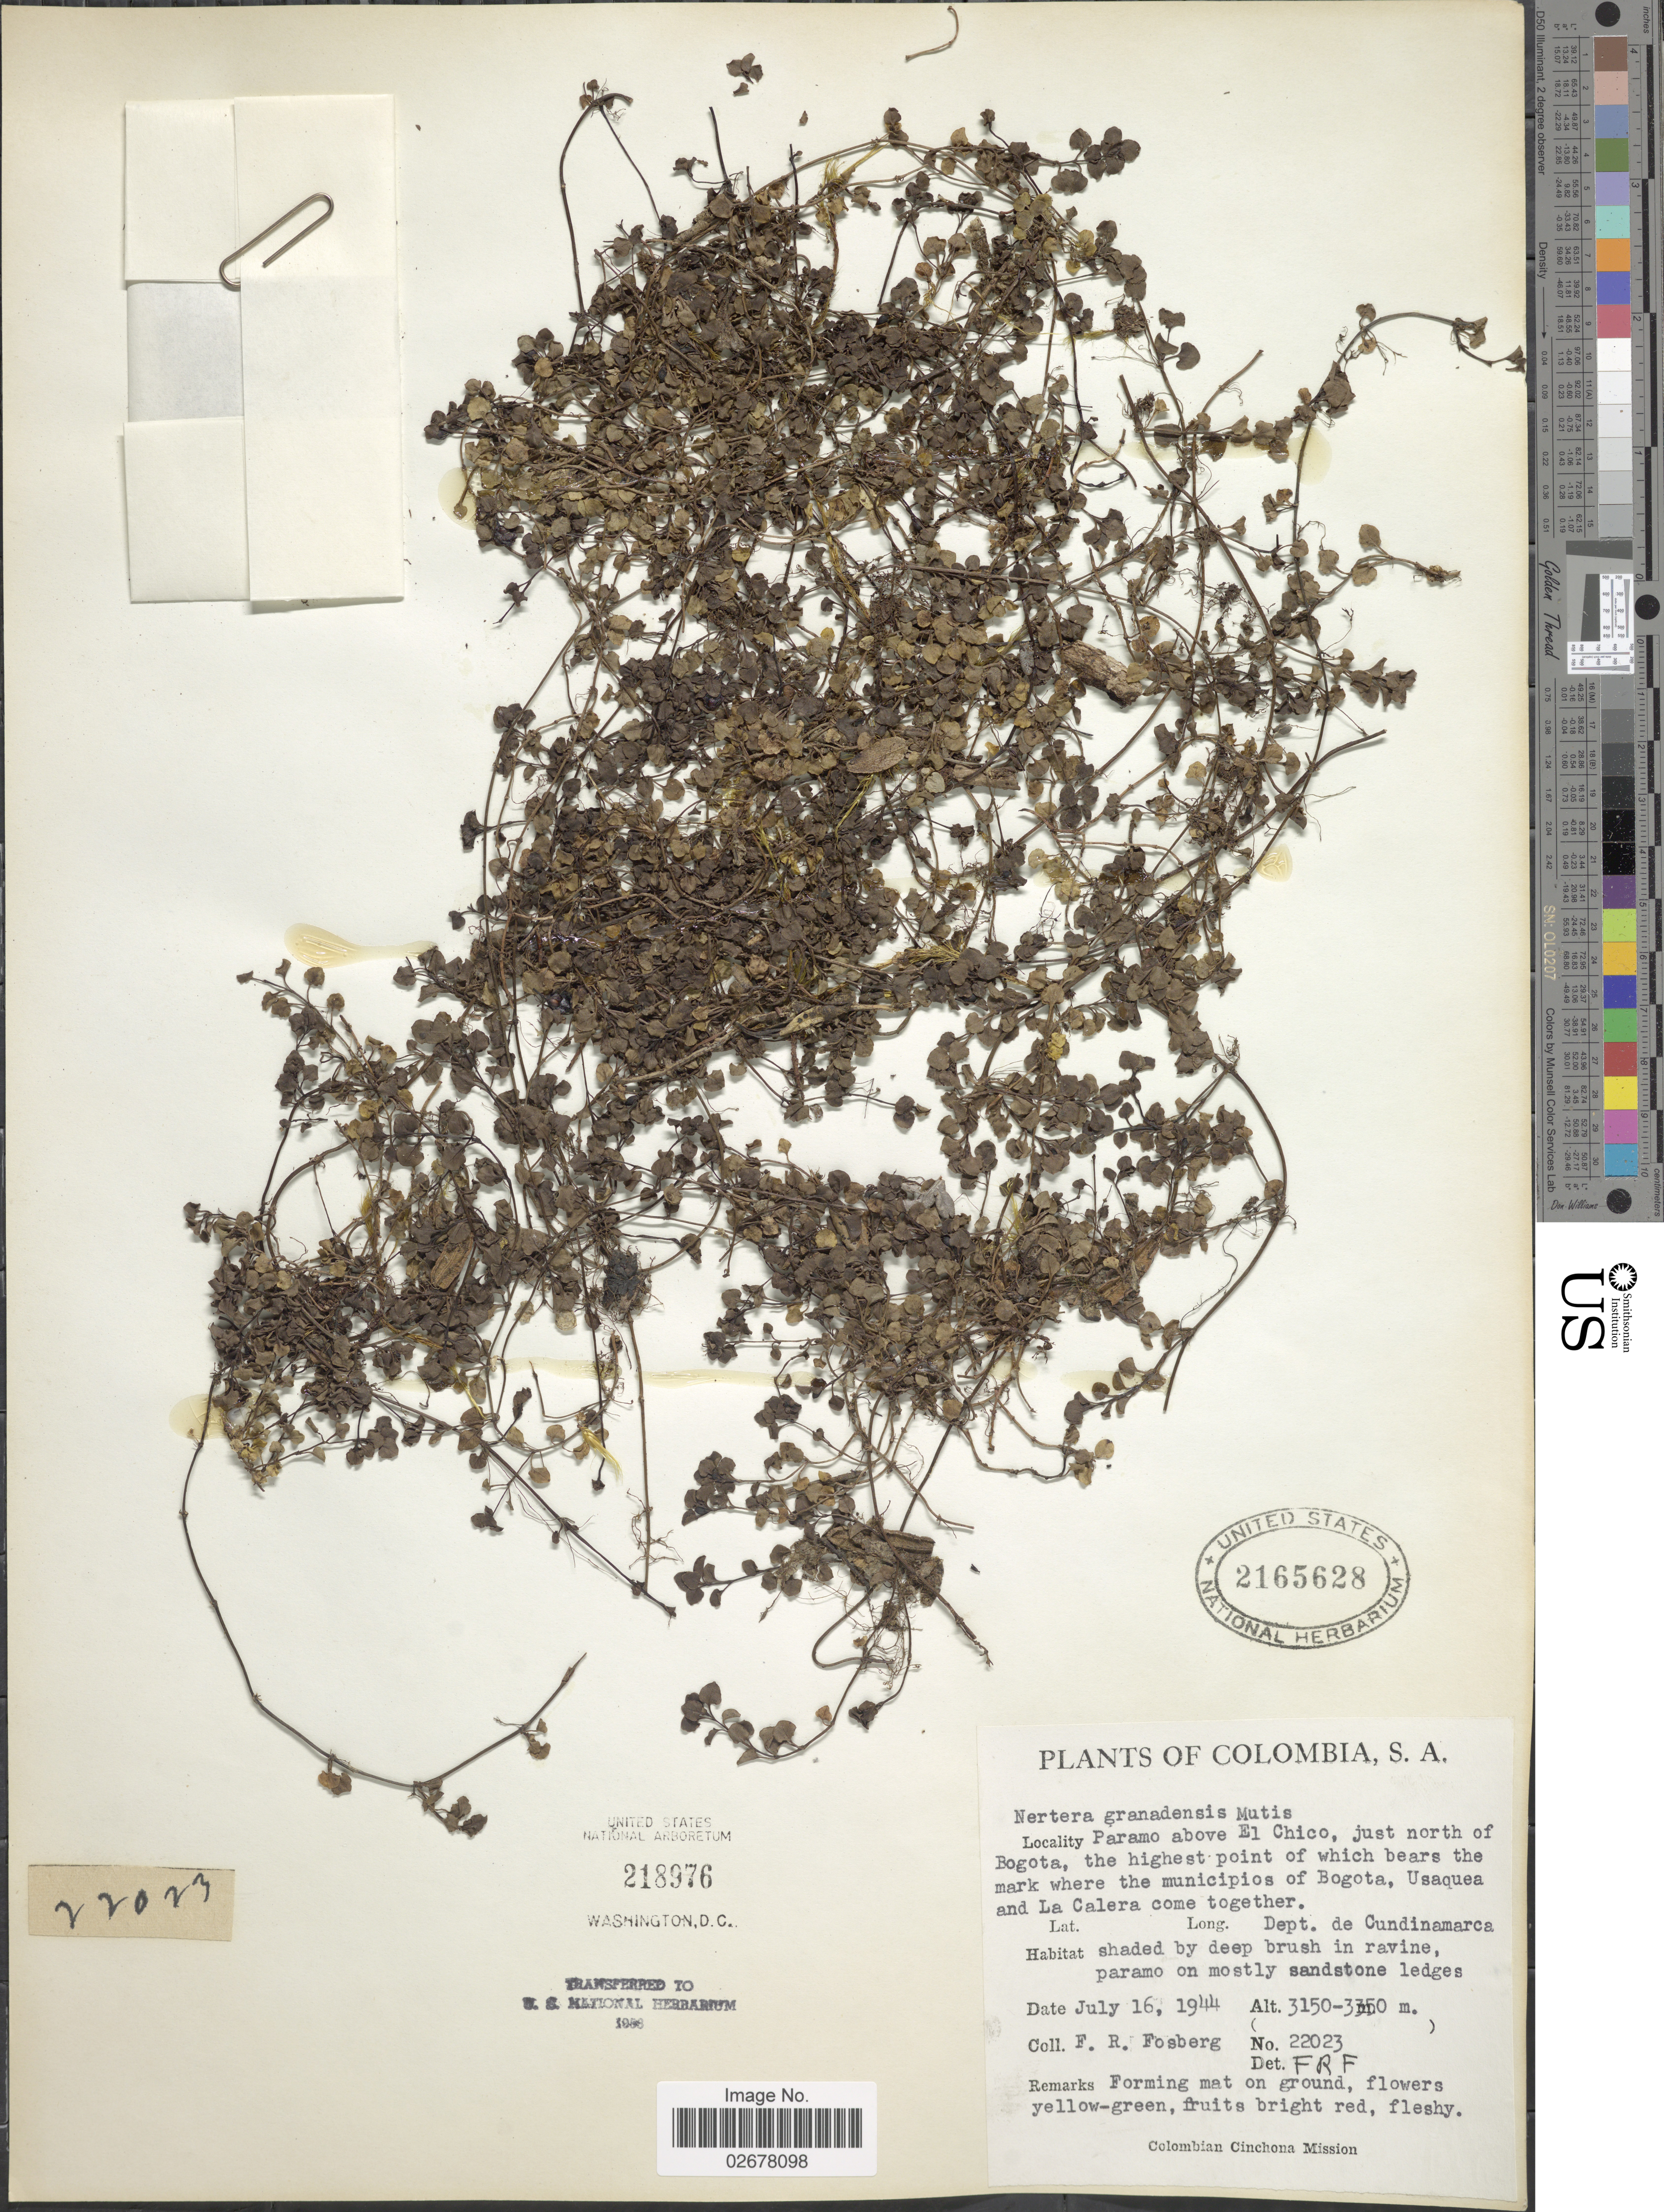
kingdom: Plantae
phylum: Tracheophyta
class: Magnoliopsida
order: Gentianales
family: Rubiaceae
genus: Nertera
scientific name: Nertera depressa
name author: Banks & Sol. ex Gaertn.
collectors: F. R. Fosberg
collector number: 22023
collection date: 1944-07-16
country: Colombia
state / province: Cundinamarca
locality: Paramo above El Chico, just north of Bogota, the highest point of which bears the mark where the municipios of Bogota, Usaquea and La Calera come together, Dept. de Cundinamarca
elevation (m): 3150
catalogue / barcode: US 2165628